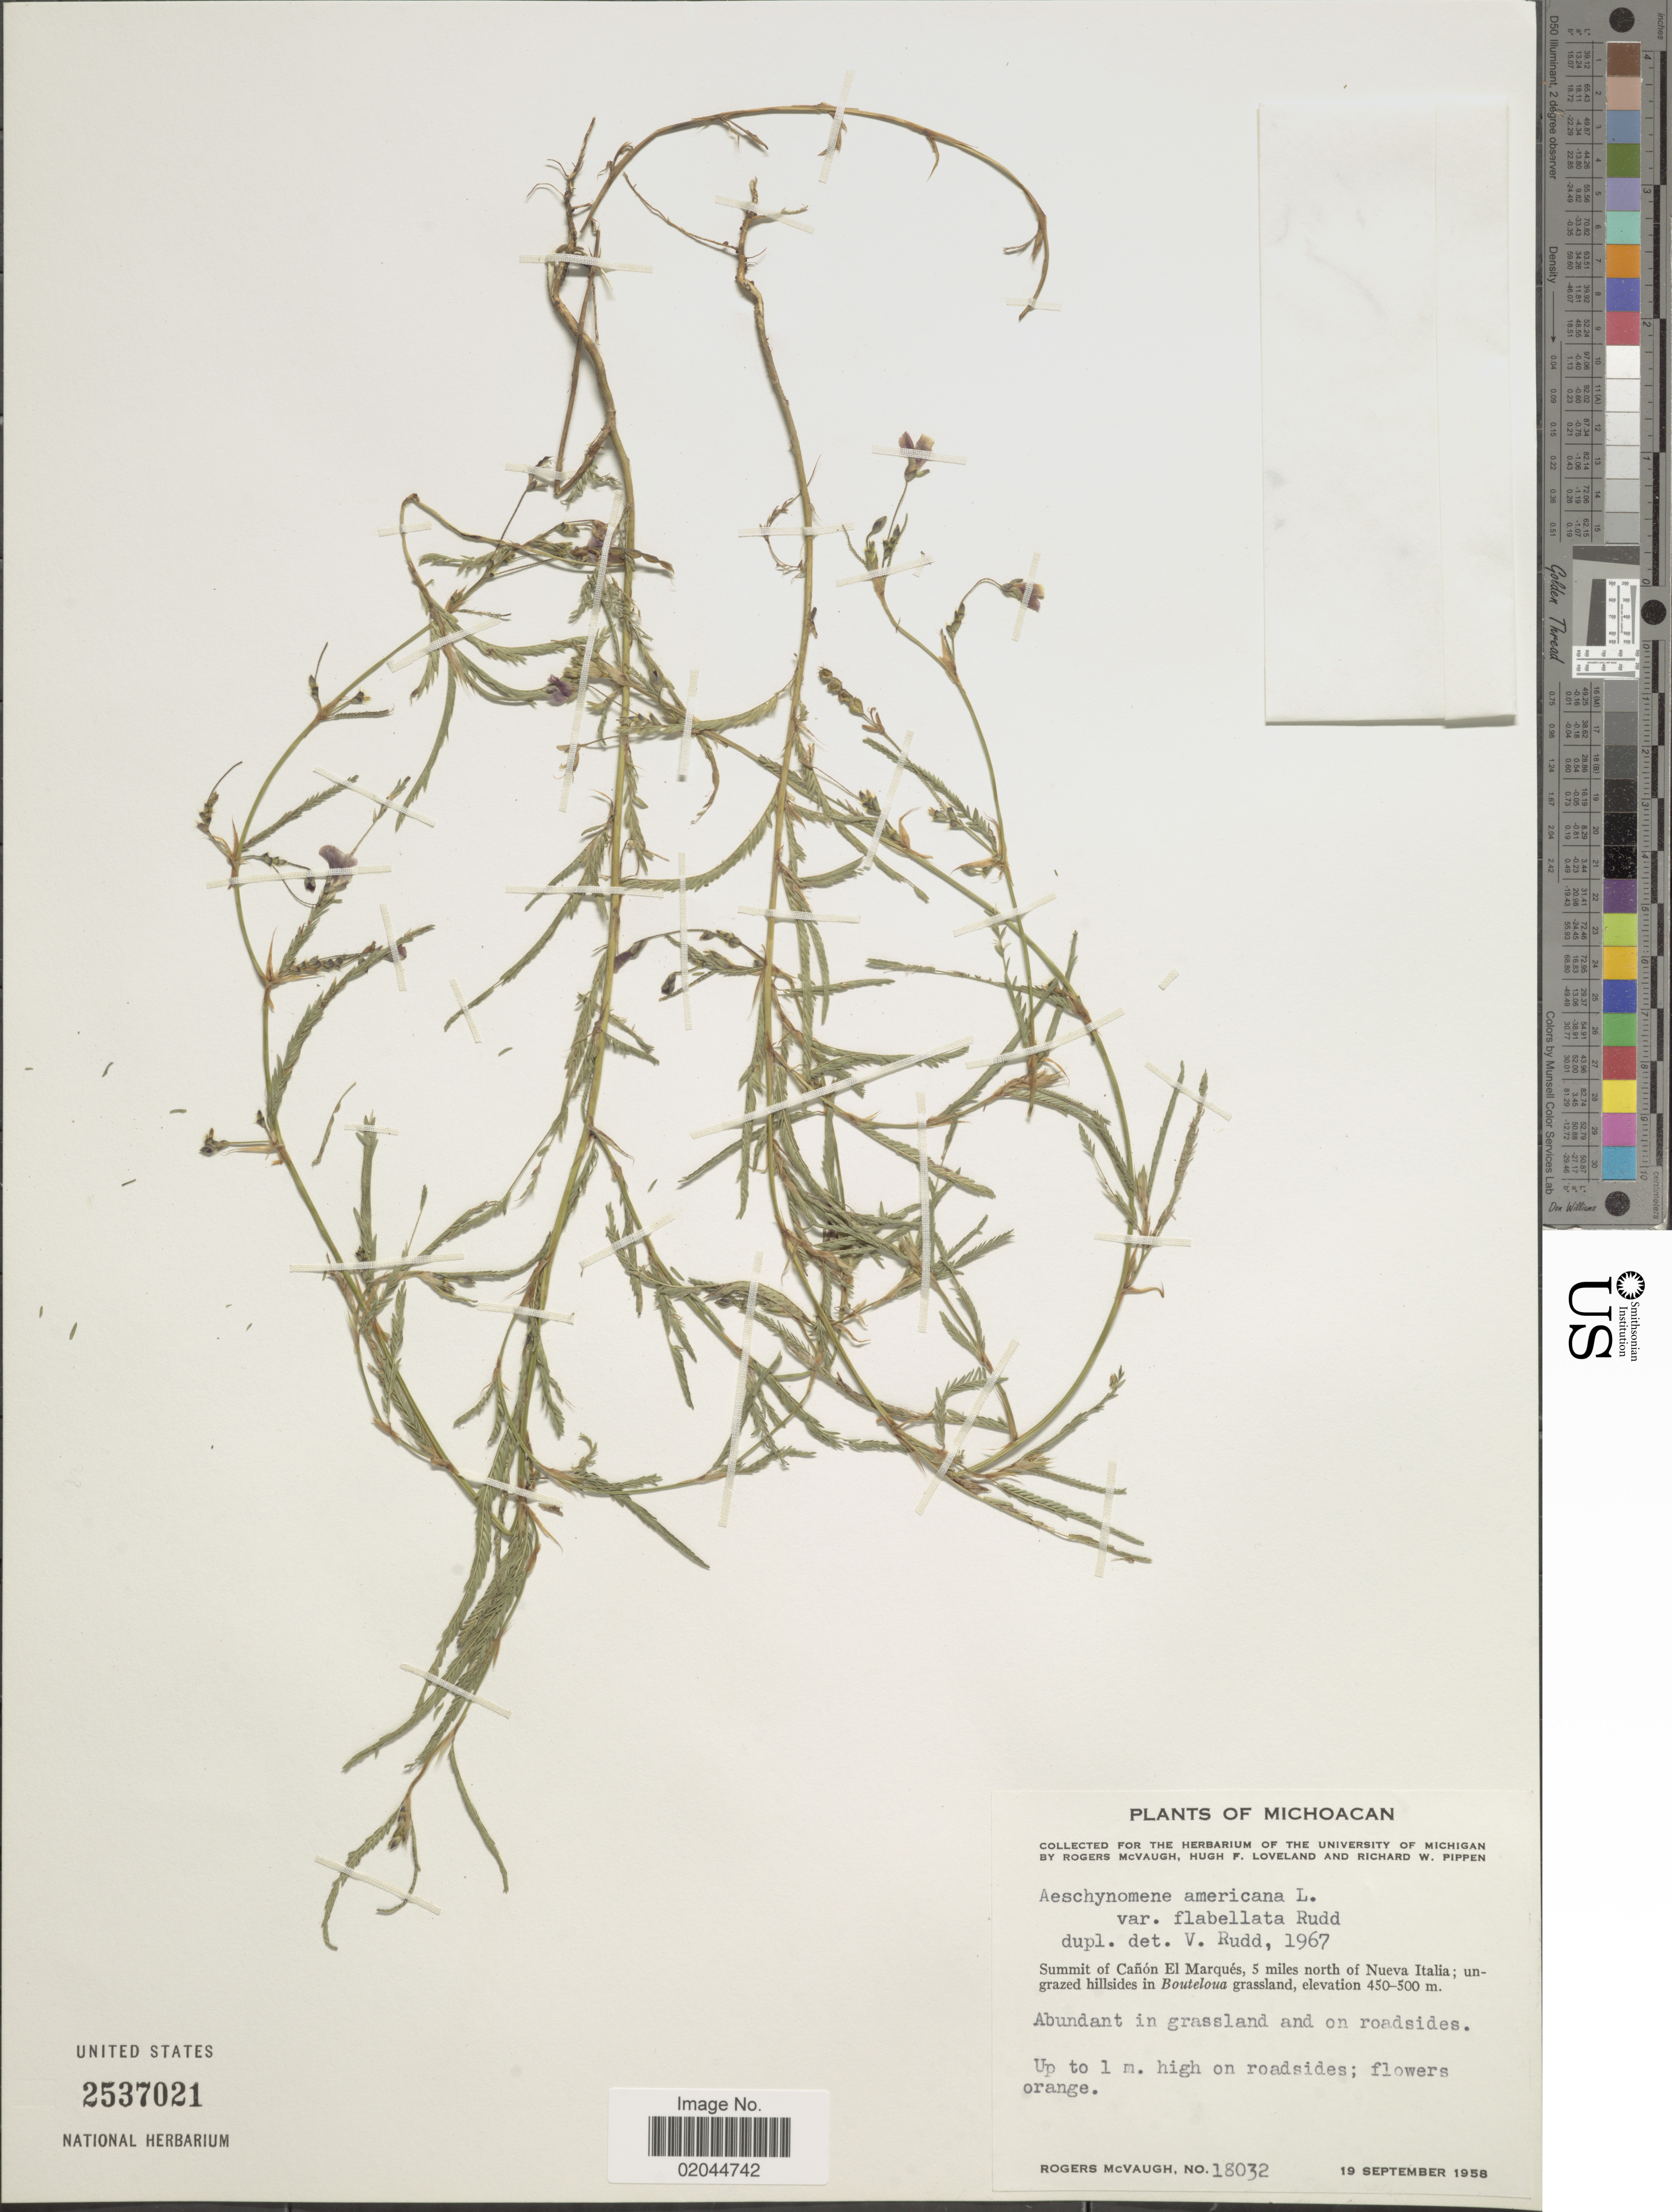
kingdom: Plantae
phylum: Tracheophyta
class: Magnoliopsida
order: Fabales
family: Fabaceae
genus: Aeschynomene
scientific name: Aeschynomene americana var. flabellata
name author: Rudd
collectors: R. McVaugh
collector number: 18032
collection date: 1958-09-19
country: Mexico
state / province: Michoacán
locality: Summit of Canon El Marques, 5 miles north of Nueva Italia, ungrazed hillsides in Bouteloua grassland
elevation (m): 450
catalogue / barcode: US 2537021